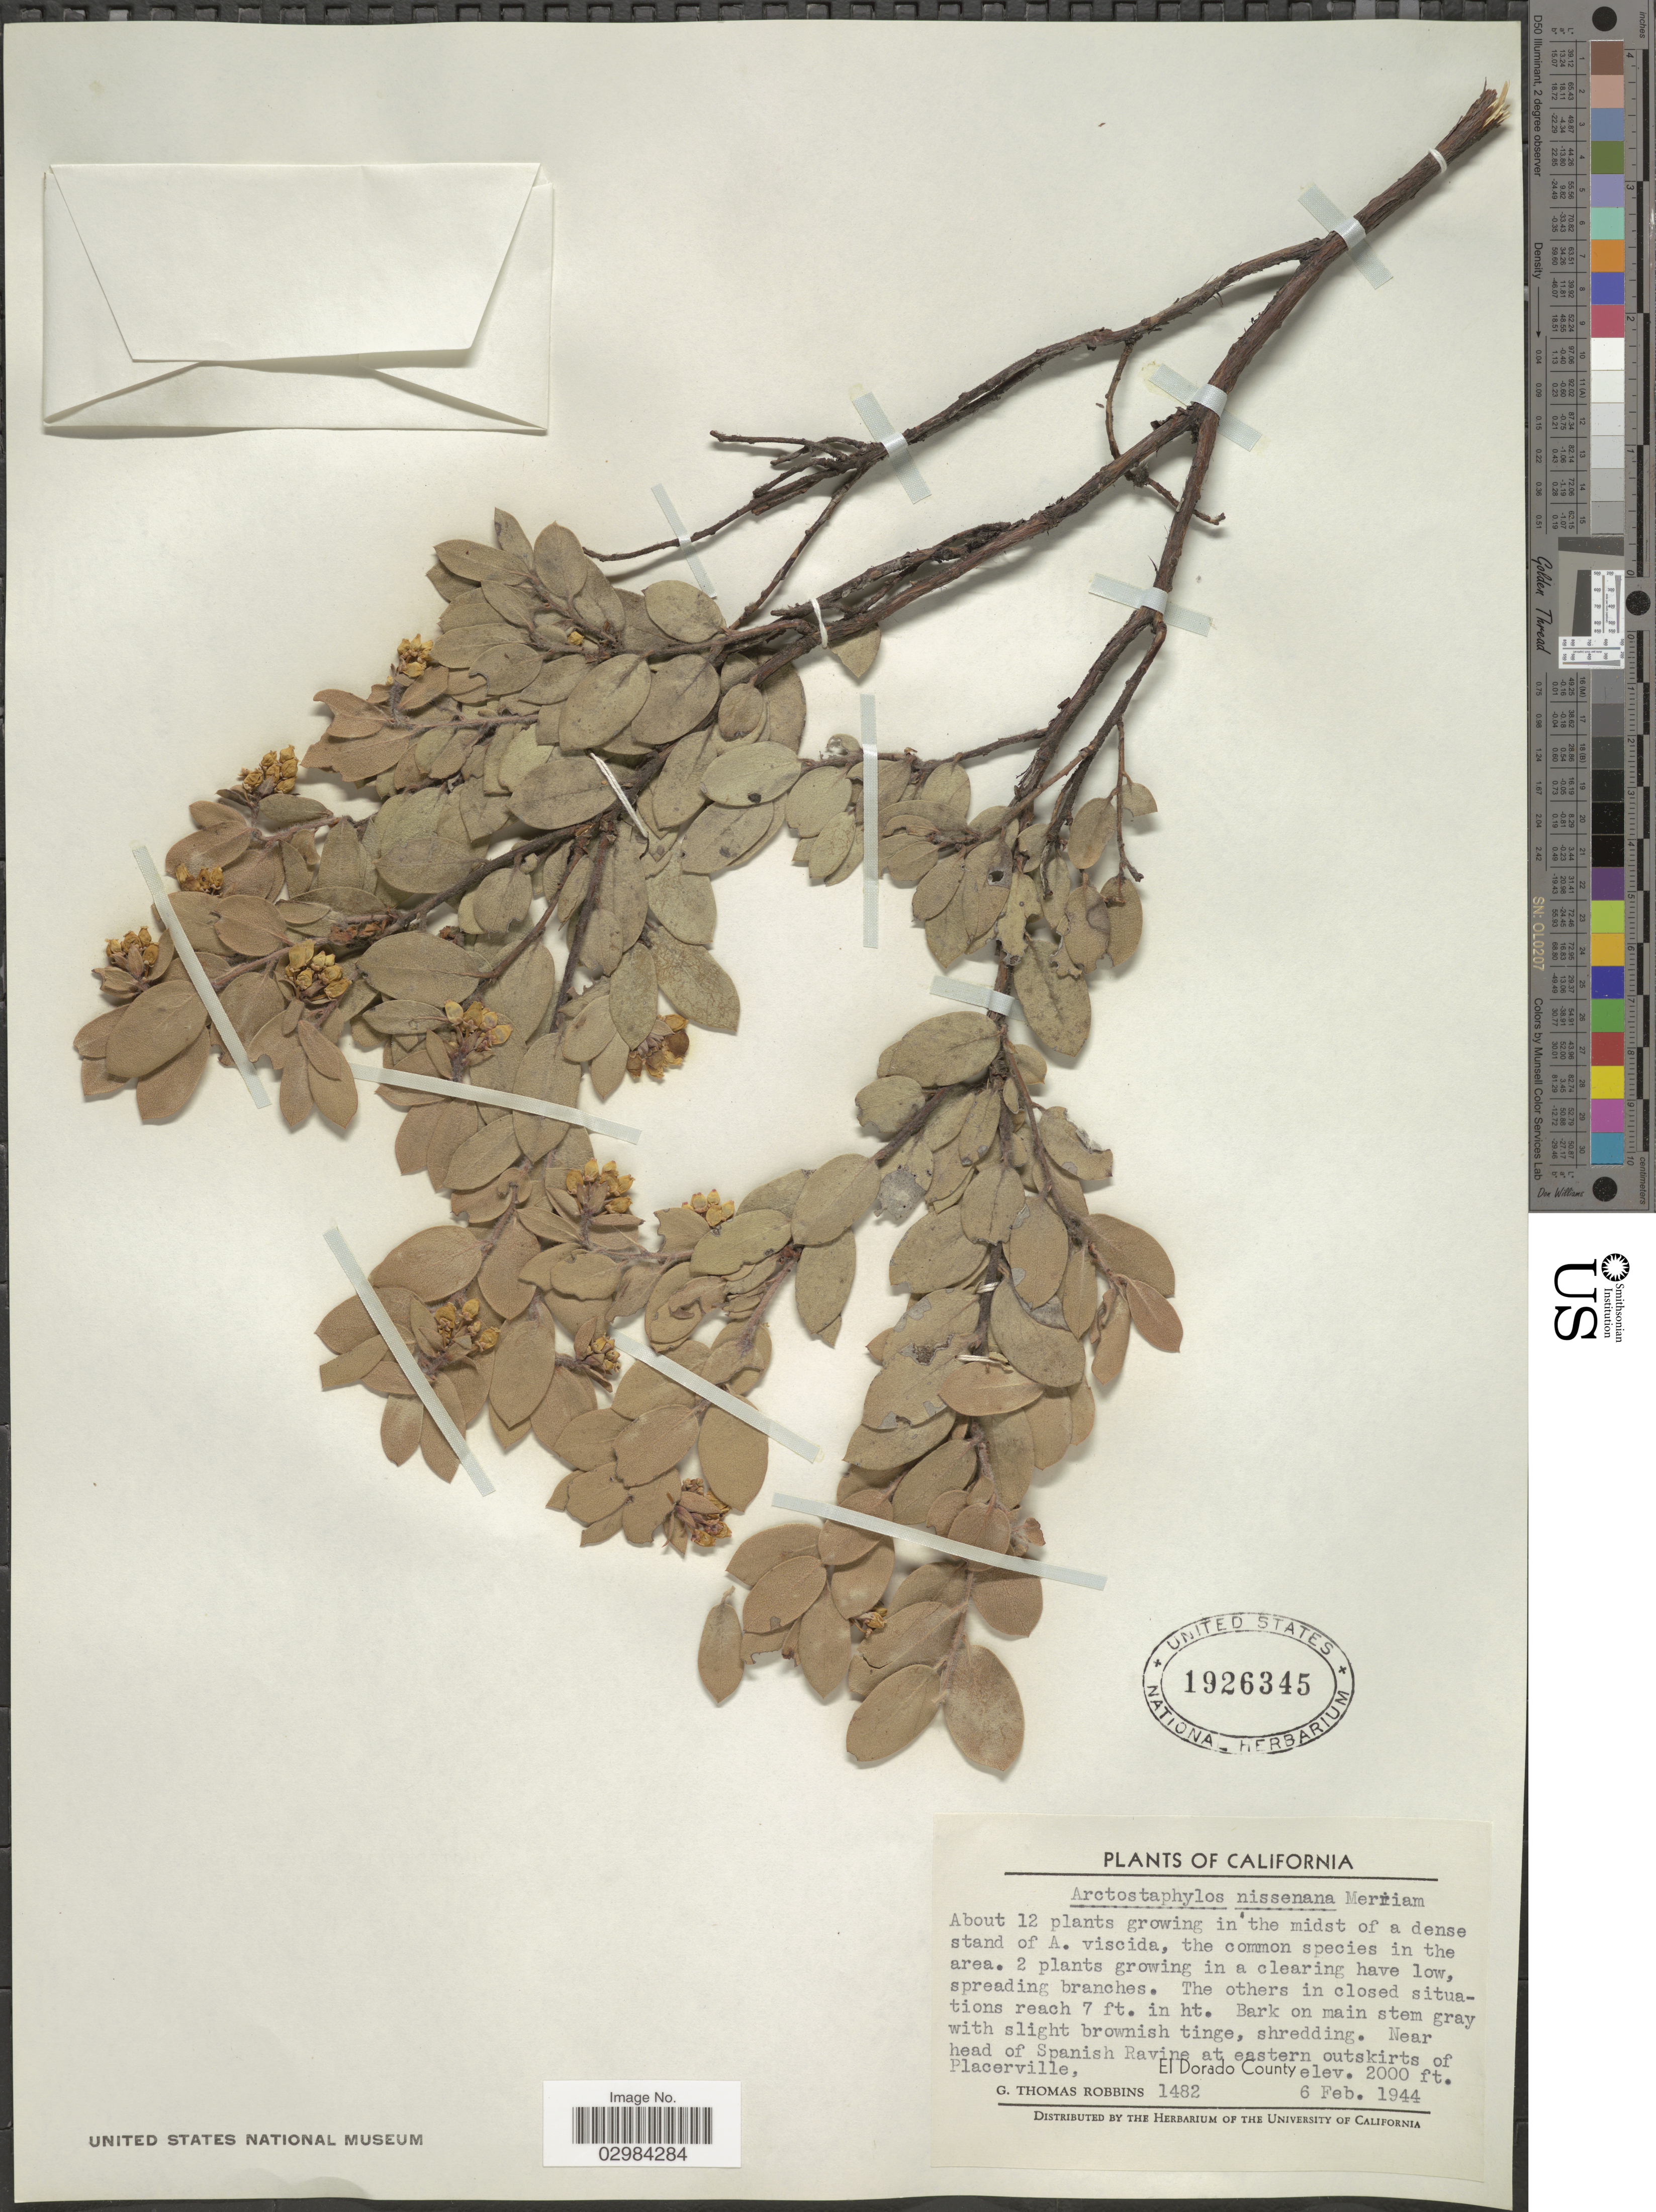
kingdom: Plantae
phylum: Tracheophyta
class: Magnoliopsida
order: Ericales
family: Ericaceae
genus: Arctostaphylos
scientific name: Arctostaphylos nissenana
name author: Merriam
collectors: G. T. Robbins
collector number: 1482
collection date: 1944-02-06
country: United States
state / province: California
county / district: El Dorado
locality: Near head of Spanish Ravine at eastern outskirts of Placerville, El Dorado County.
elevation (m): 610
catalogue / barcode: US 1926345